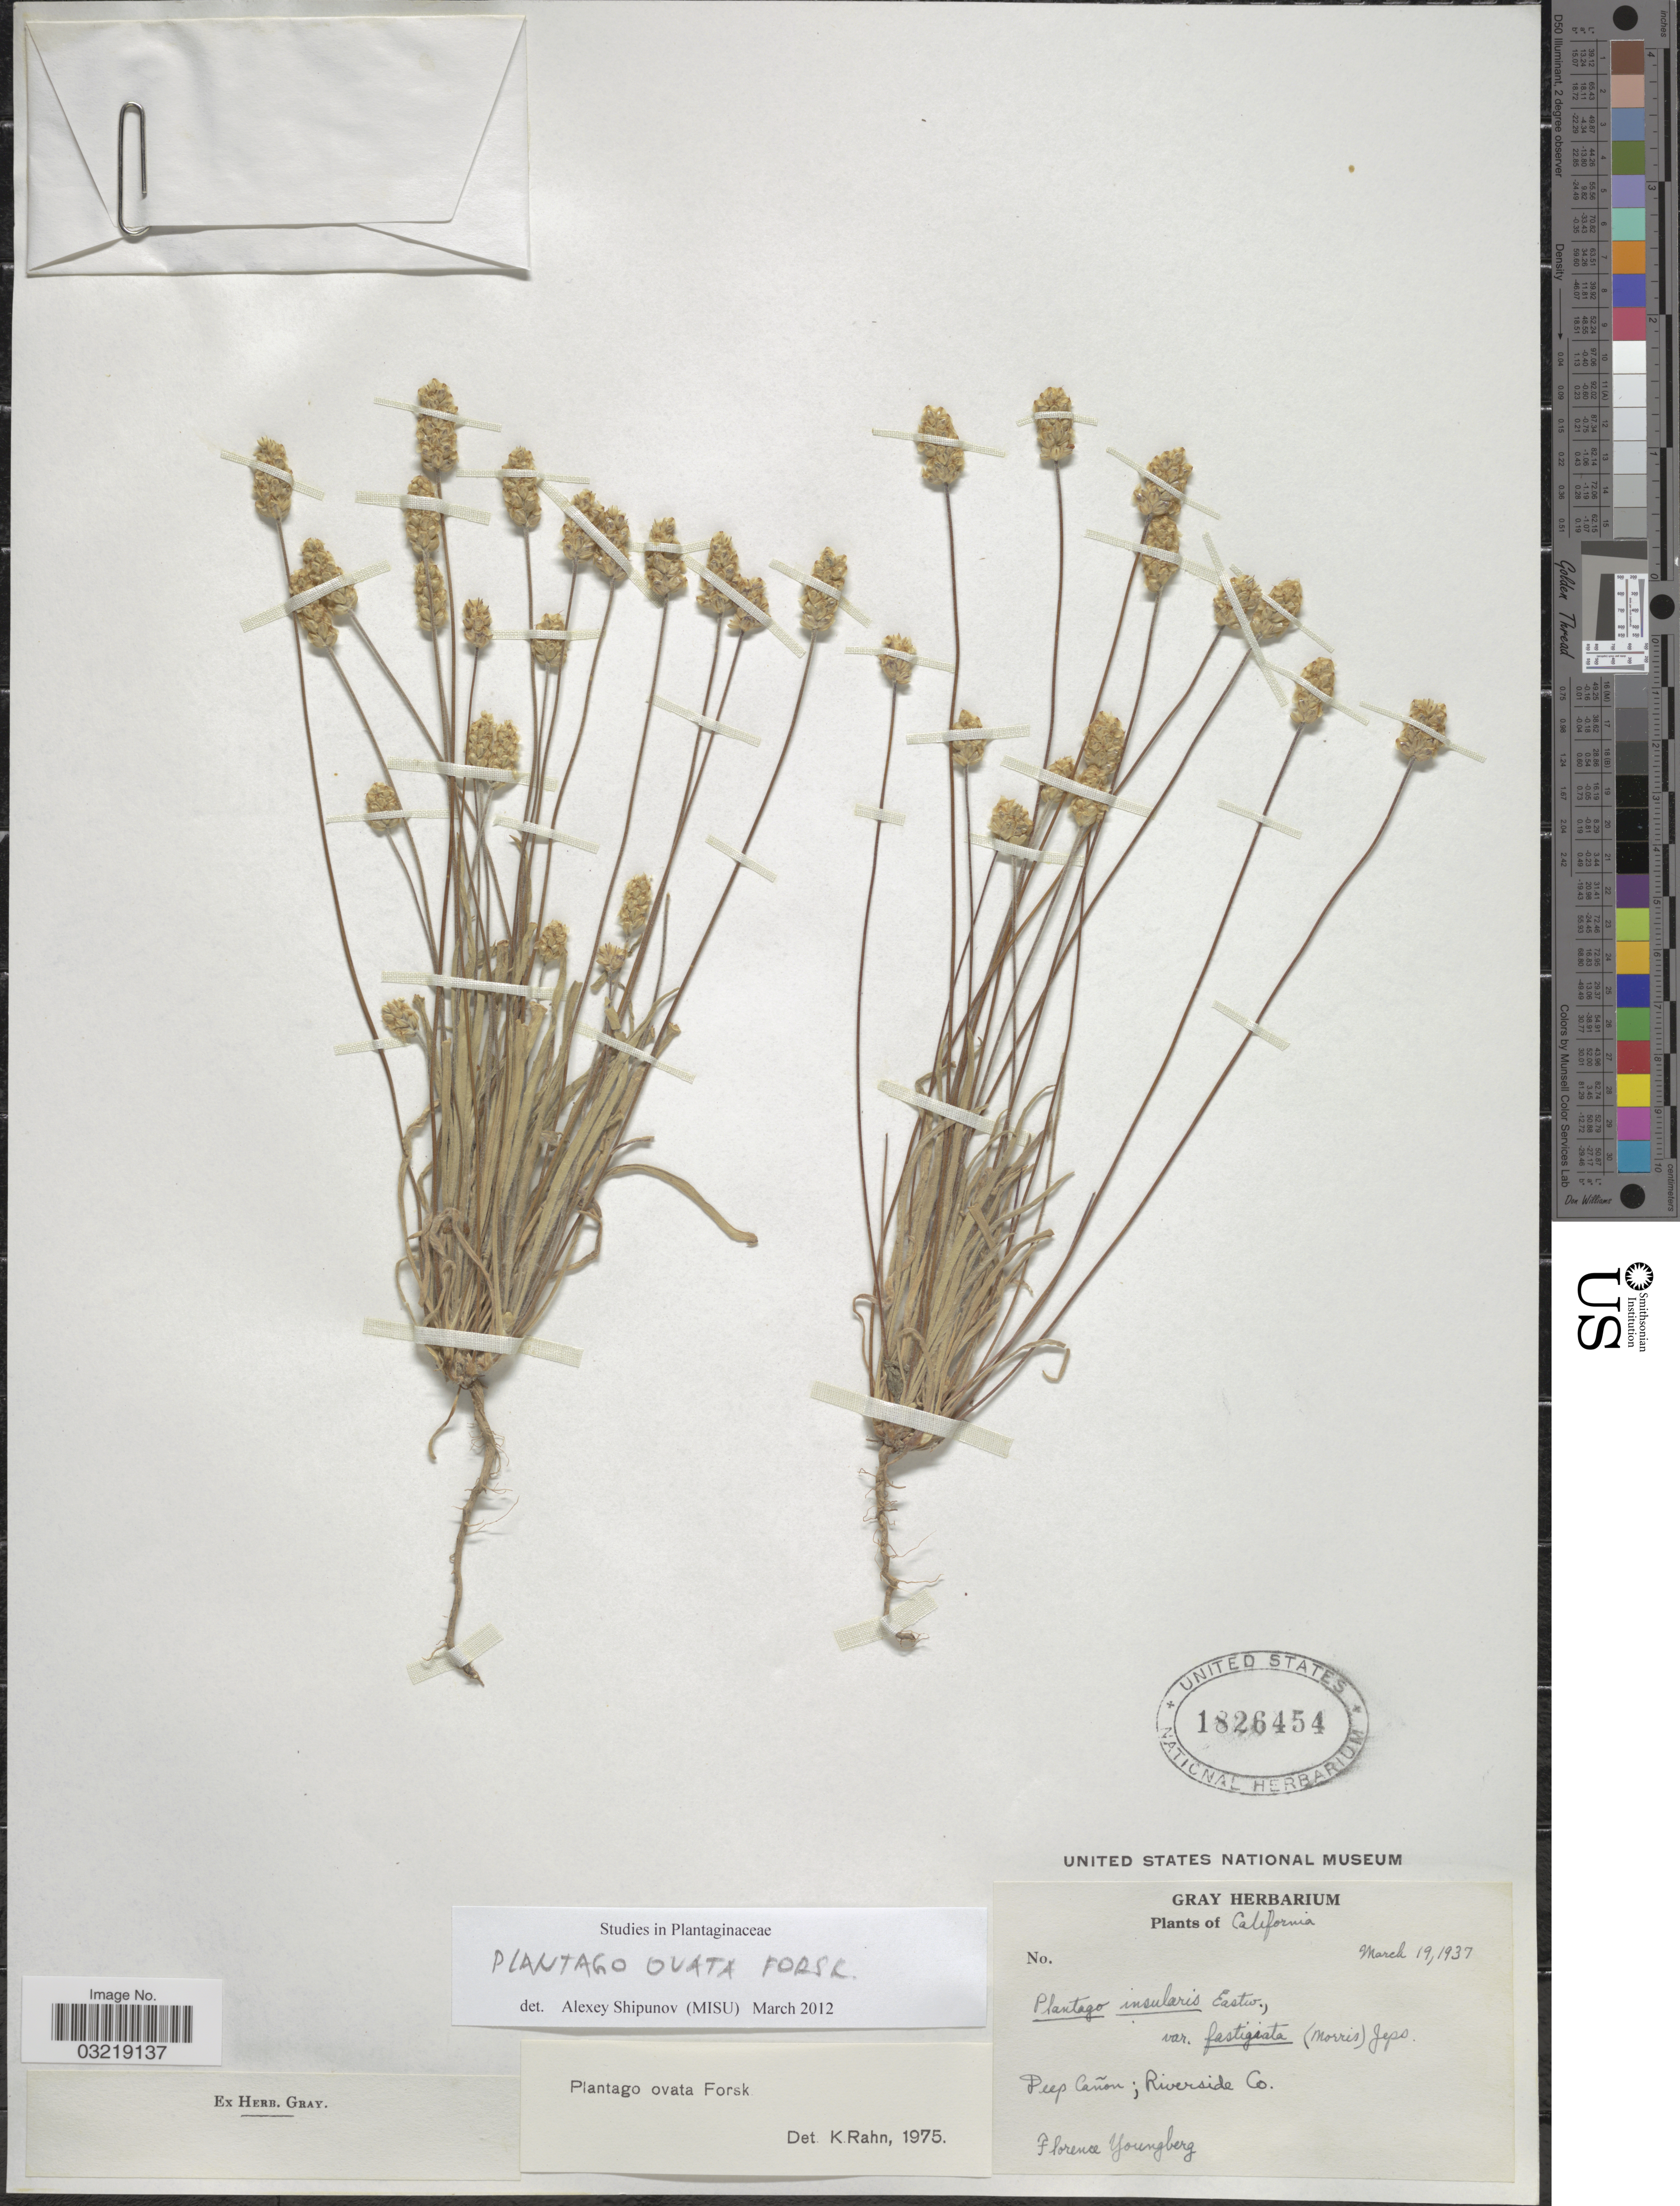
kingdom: Plantae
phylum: Tracheophyta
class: Magnoliopsida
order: Lamiales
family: Plantaginaceae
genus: Plantago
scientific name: Plantago ovata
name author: Forssk.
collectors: F. Youngberg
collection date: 1937-03-19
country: United States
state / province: California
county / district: Riverside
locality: Deep Cañon; Riverside Co.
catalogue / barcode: US 1826454